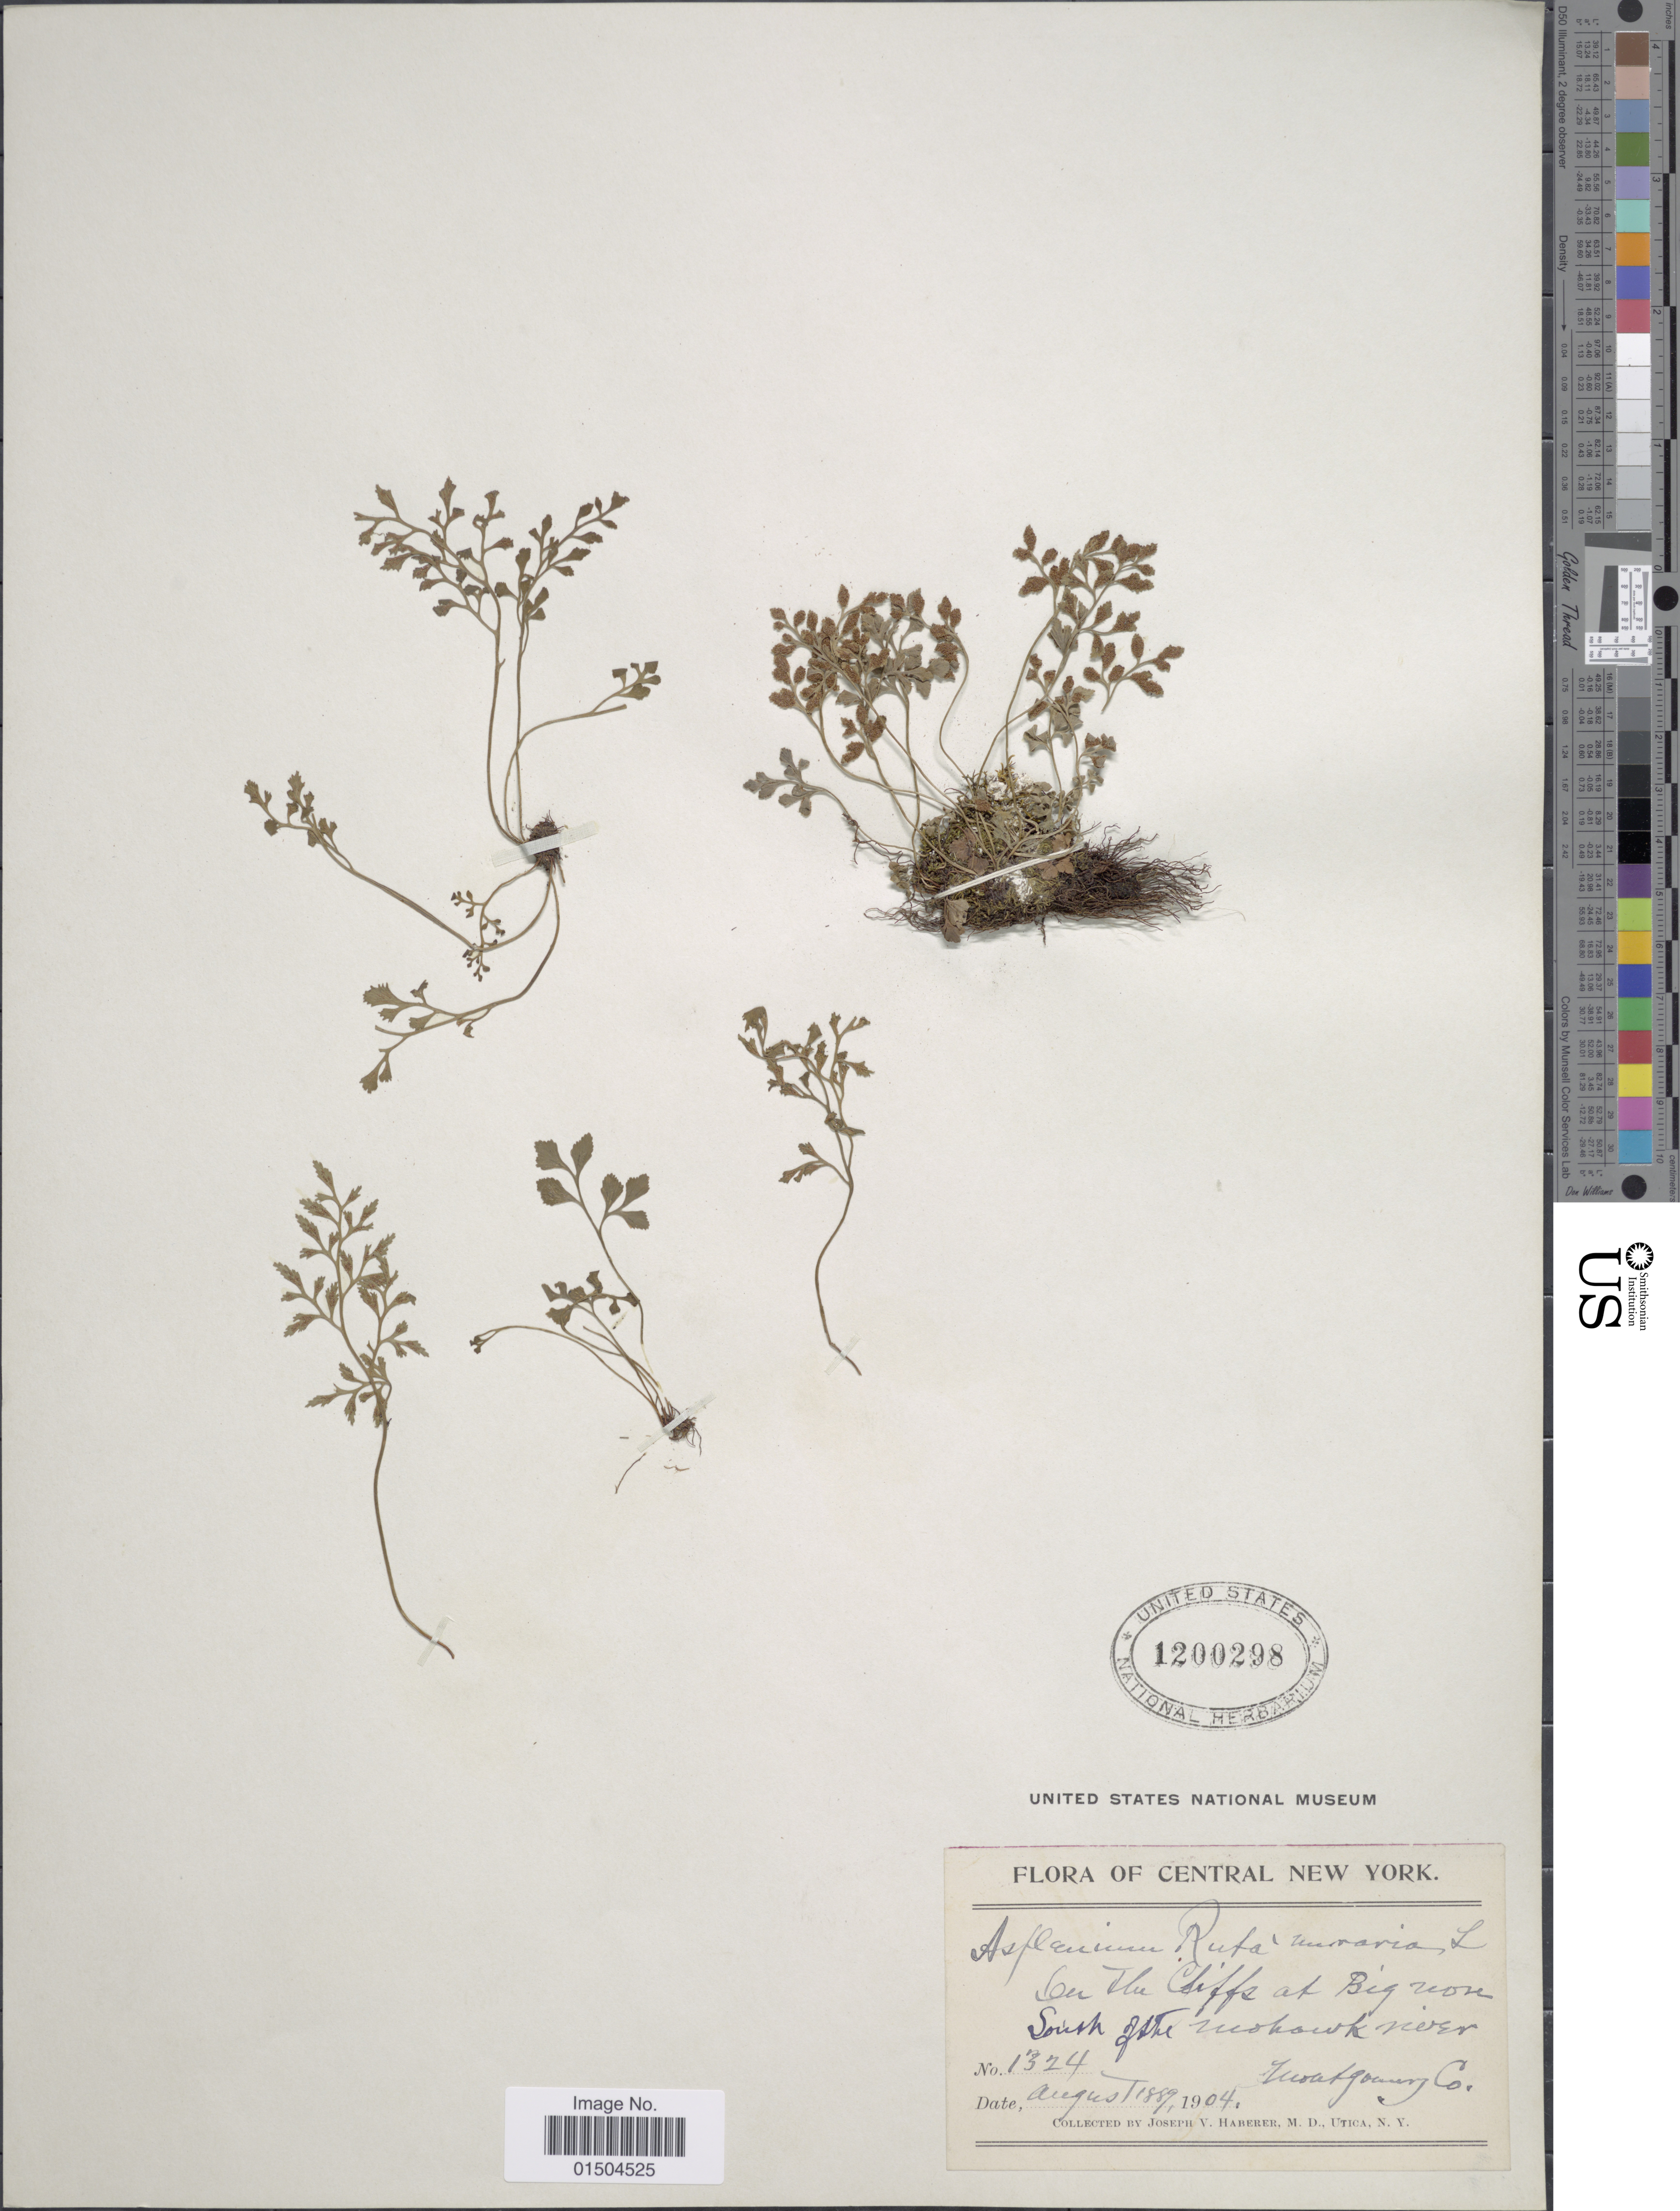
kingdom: Plantae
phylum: Tracheophyta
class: Polypodiopsida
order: Polypodiales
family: Aspleniaceae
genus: Asplenium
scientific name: Asplenium ruta-muraria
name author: L.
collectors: J. V. Haberer & M. Utica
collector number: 1324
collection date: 1889-08/1904-08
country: United States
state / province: New York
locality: Central New York. On the Cliffs at Big non [interpreted] South of the Mohawk river, Montgomery Co.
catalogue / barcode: US 1200298